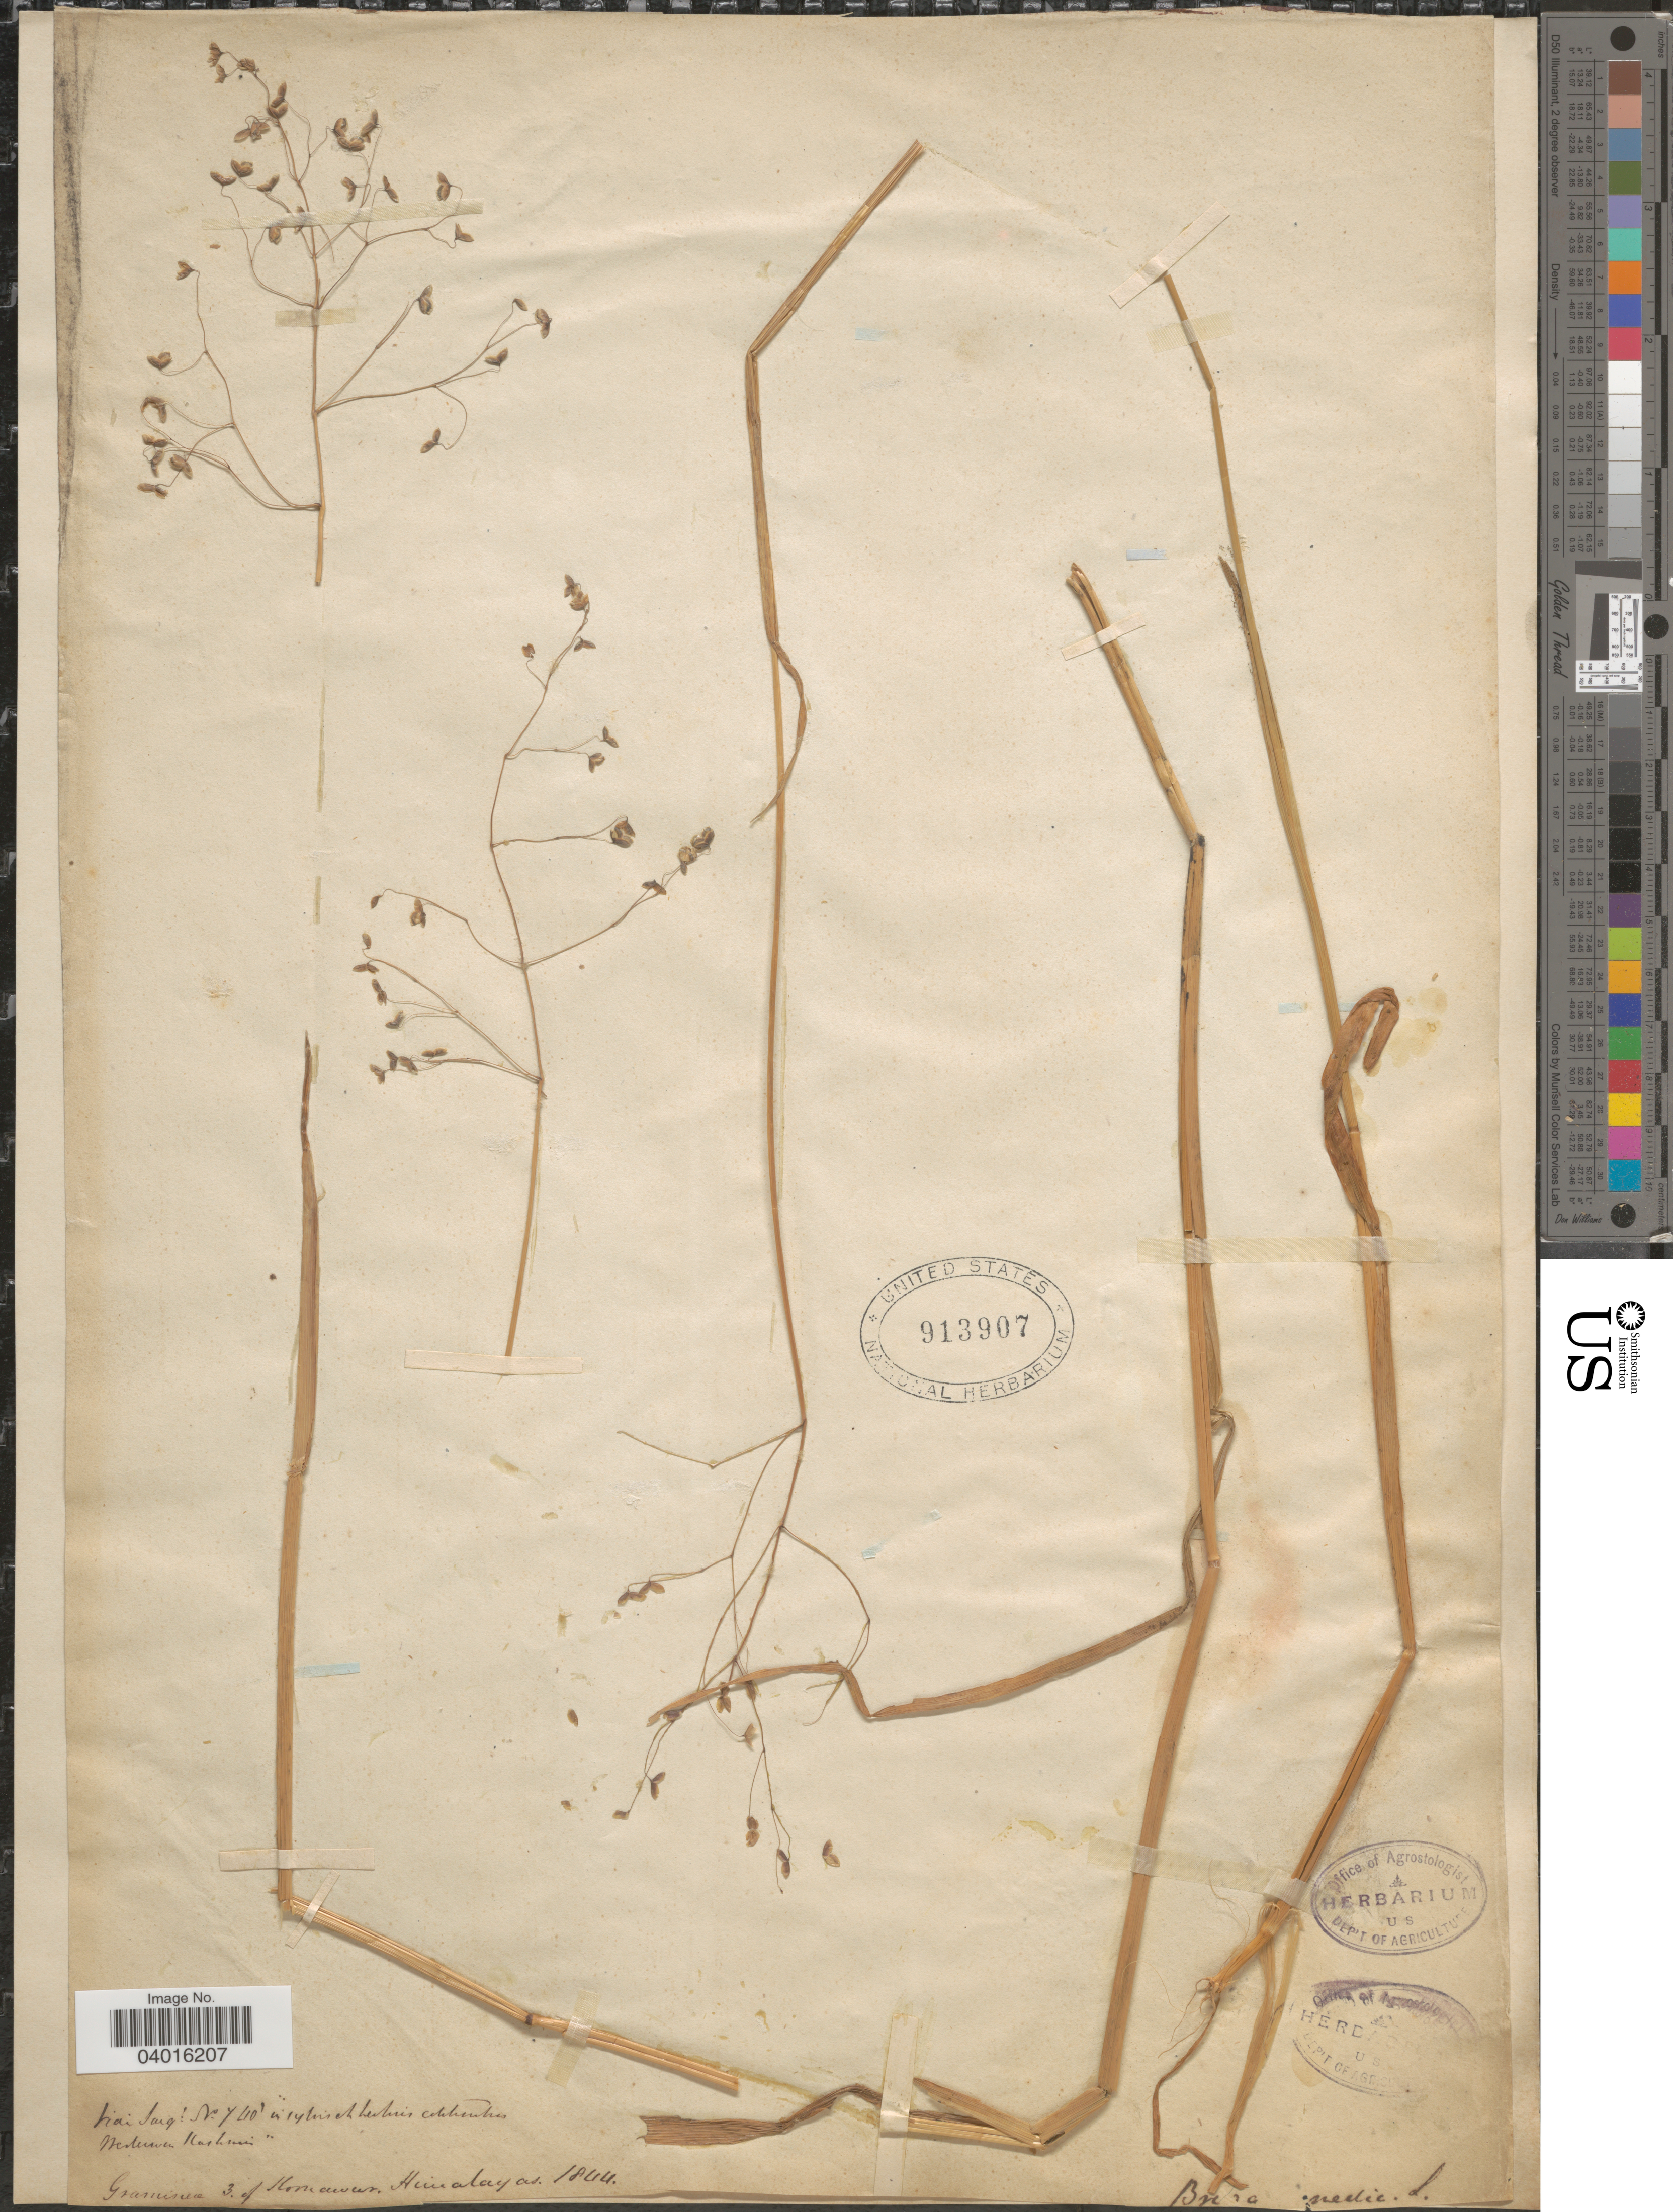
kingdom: Plantae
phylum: Tracheophyta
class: Liliopsida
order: Poales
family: Poaceae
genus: Briza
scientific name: Briza media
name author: L.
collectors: J. Komawar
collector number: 7?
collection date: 1844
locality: X. Himalayas.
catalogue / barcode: US 913907